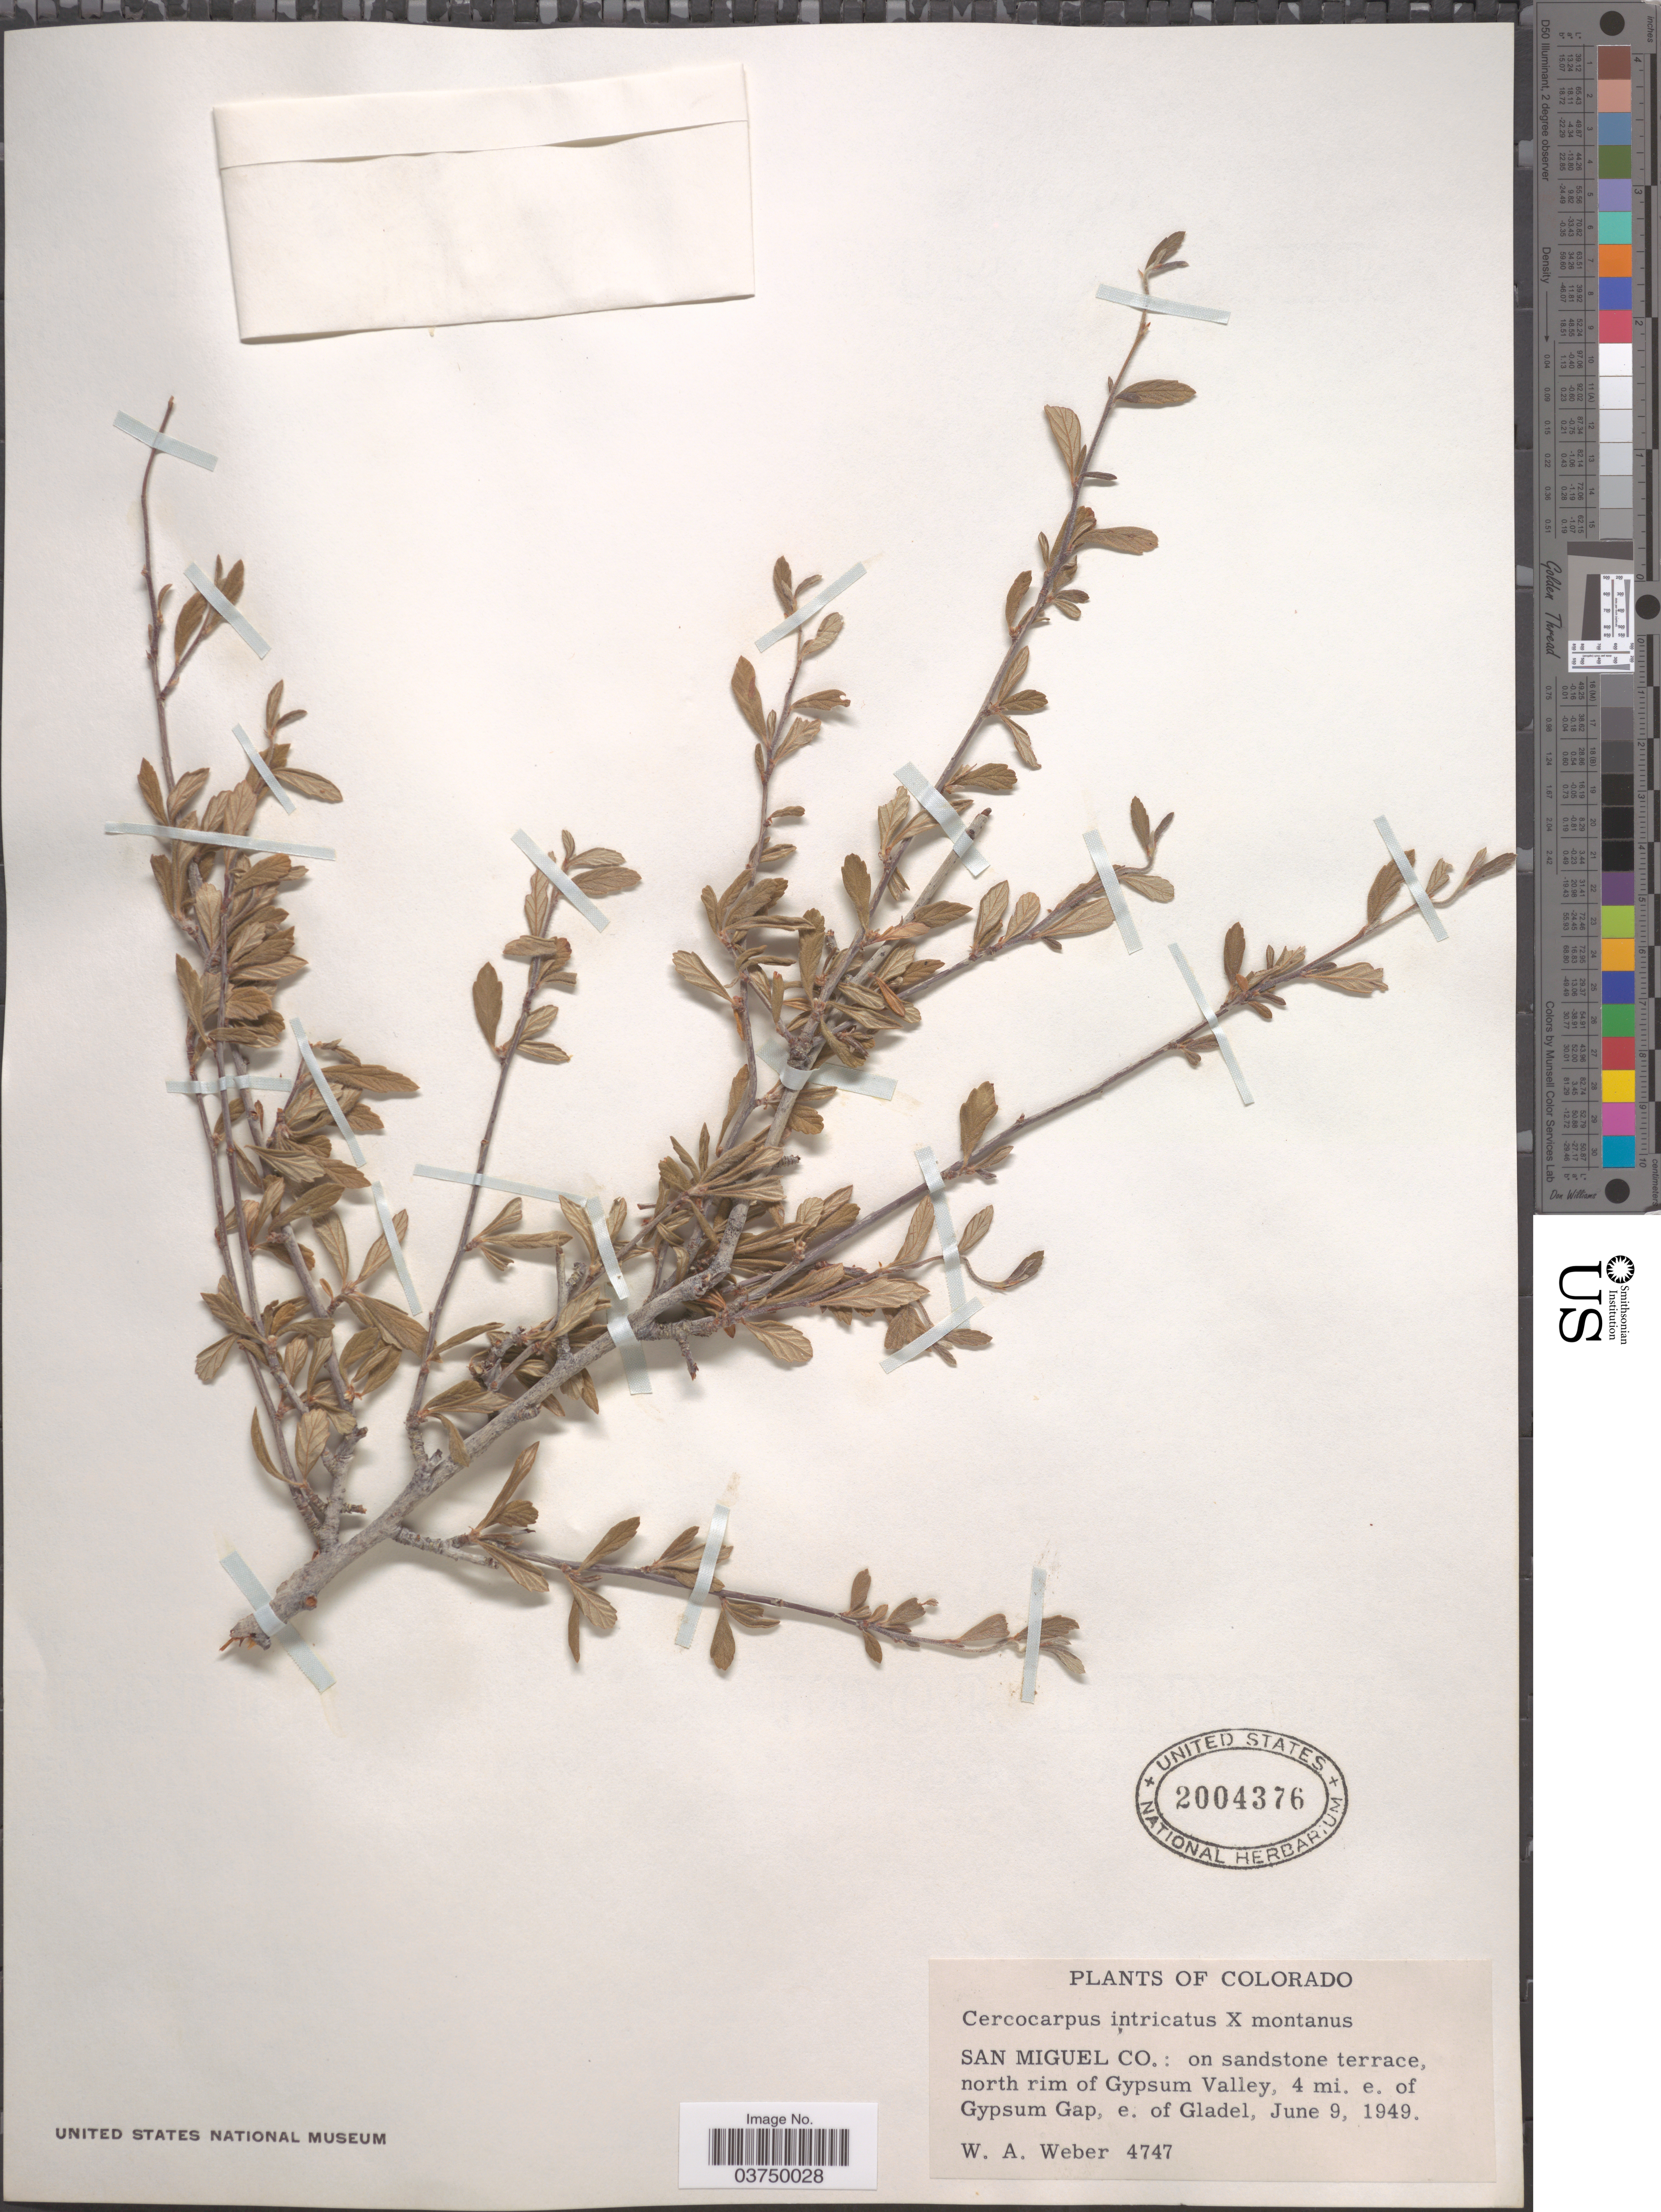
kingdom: Plantae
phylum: Tracheophyta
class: Magnoliopsida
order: Rosales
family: Rosaceae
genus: Cercocarpus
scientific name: Cercocarpus ledifolius var. intricatus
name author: Nutt.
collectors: W. A. Weber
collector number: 4747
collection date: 1949-06-09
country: United States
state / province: Colorado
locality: San Miguel Co.: on sandstone terrace, north rim of Gypsum Valley, 4 mi. e. of Gypsum Gap, e. of Gladel.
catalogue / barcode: US 2004376